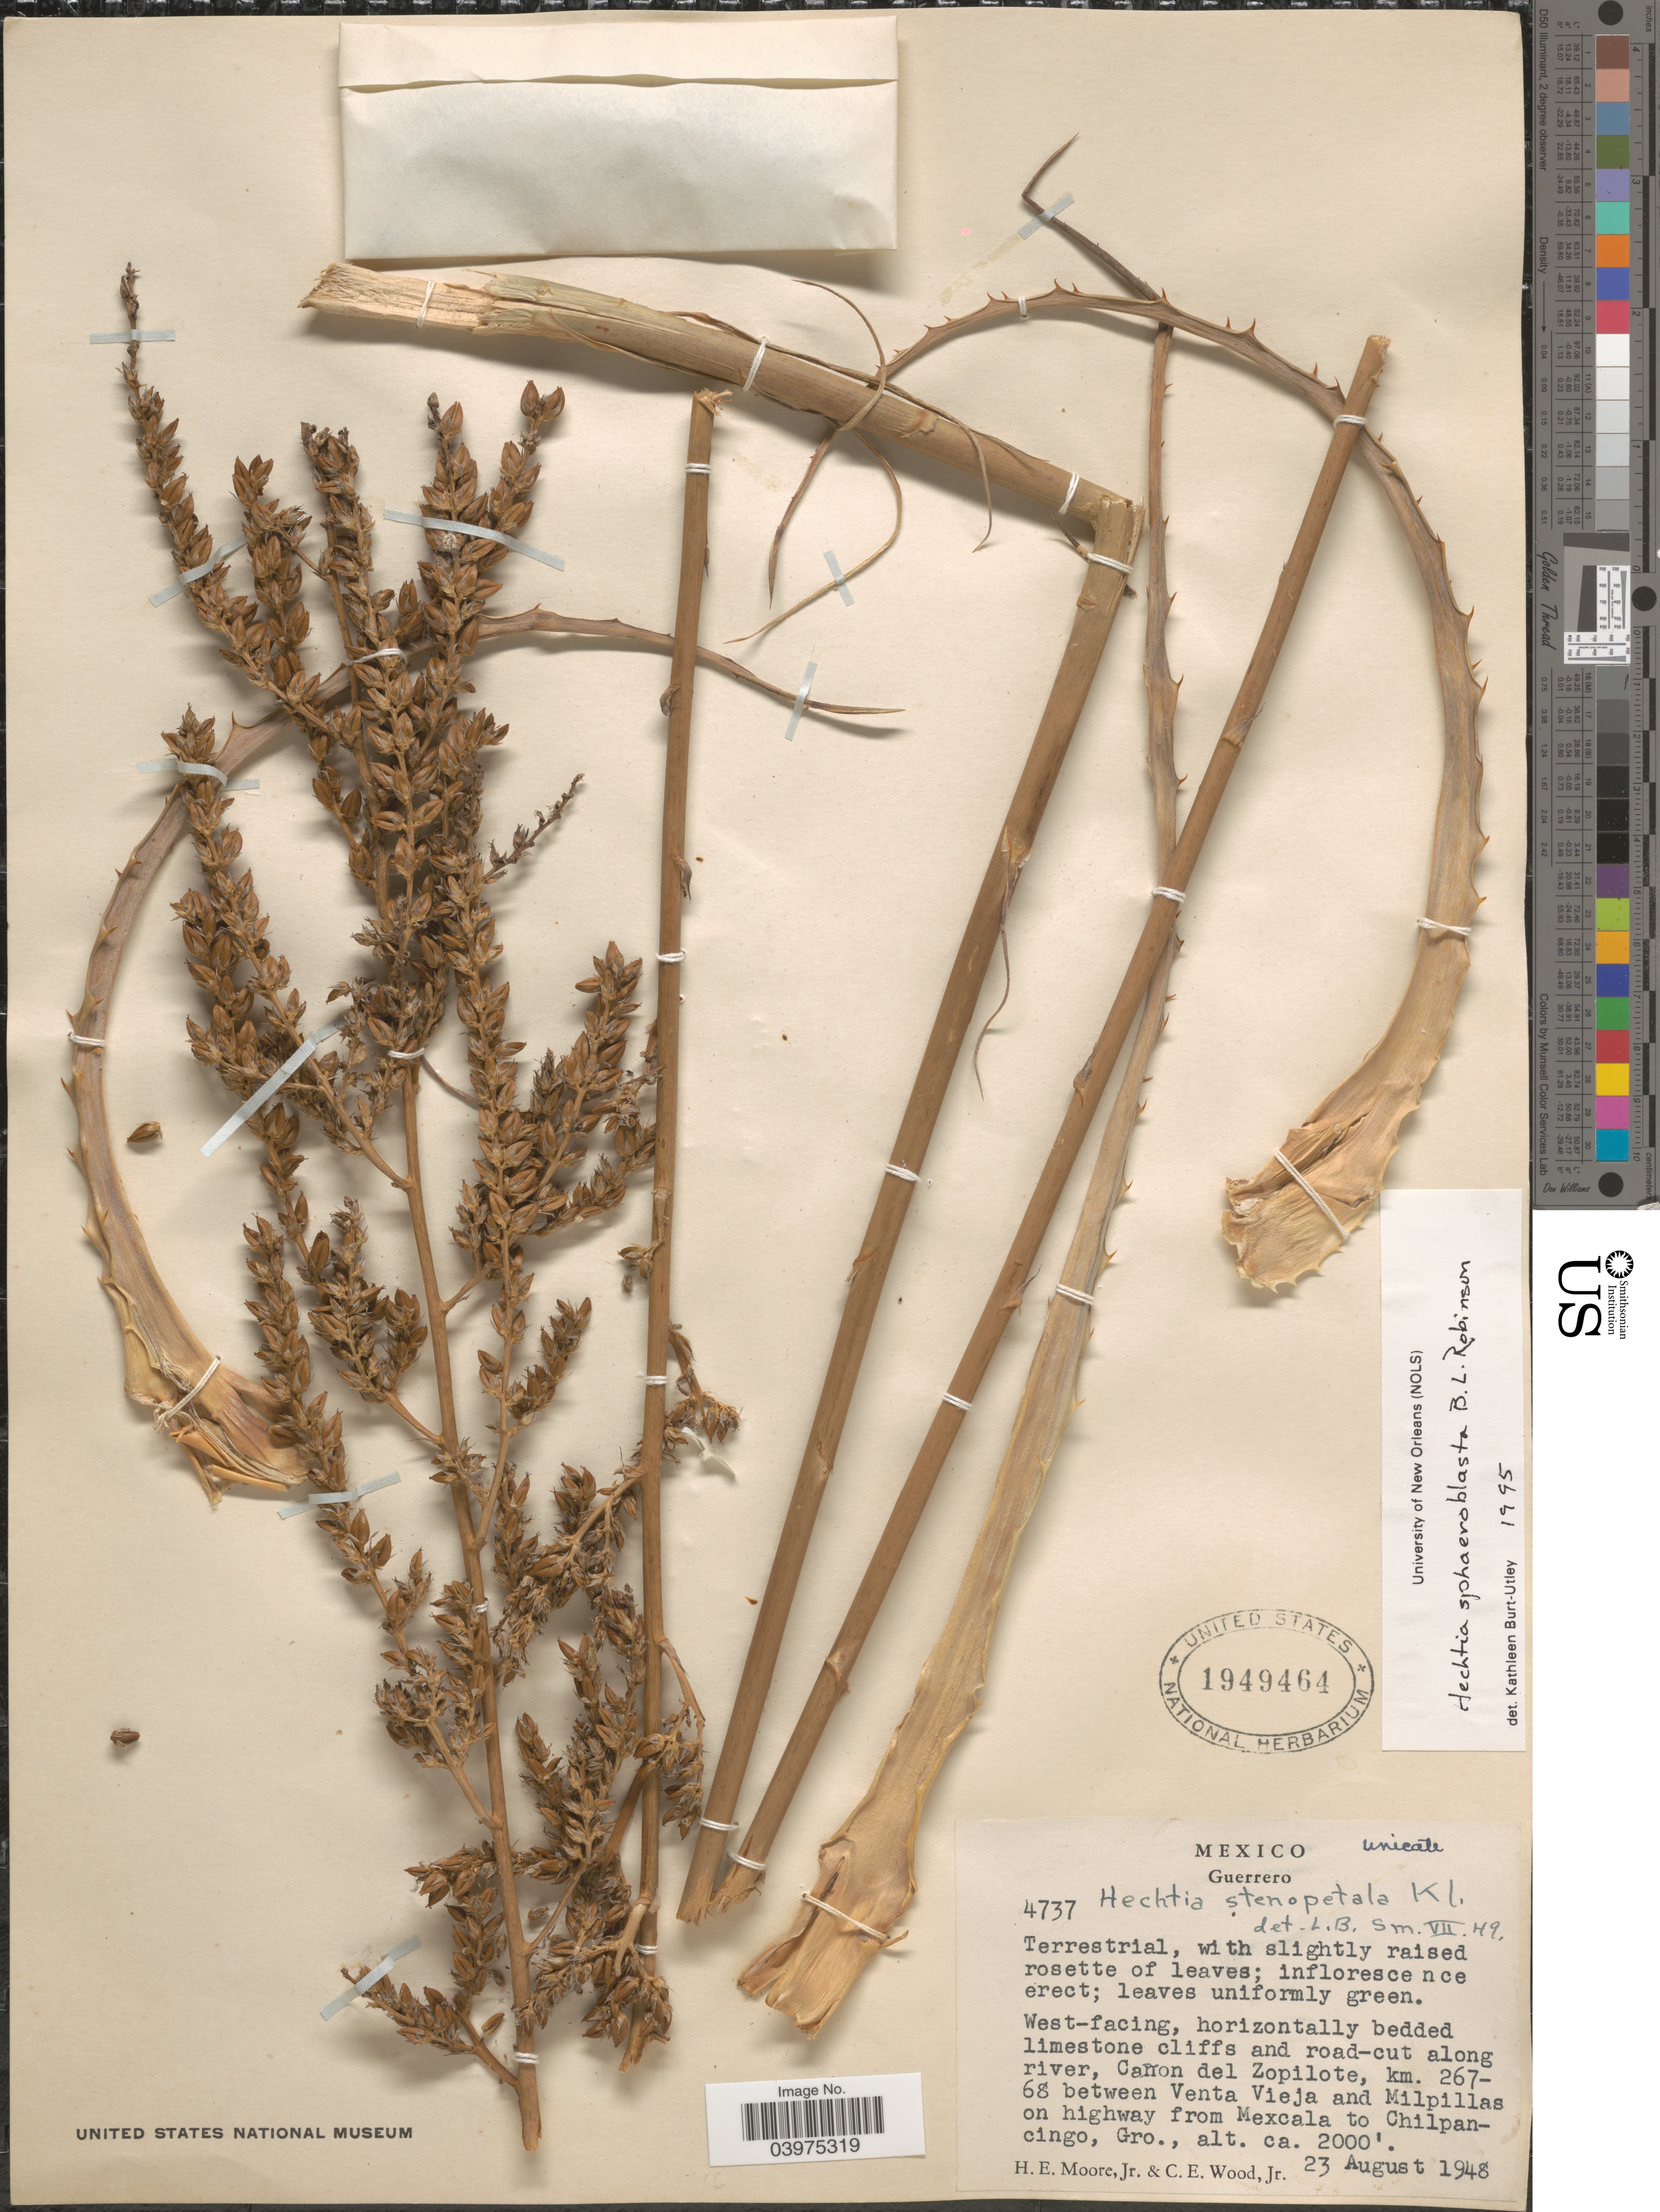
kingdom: Plantae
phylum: Tracheophyta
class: Liliopsida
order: Poales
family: Bromeliaceae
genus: Hechtia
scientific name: Hechtia sphaeroblasta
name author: B.L. Rob.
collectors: H. Moore & C. Wood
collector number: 4737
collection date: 1948-08-23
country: Mexico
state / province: Guerrero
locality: West-facing, horizontally bedded limestone cliffs and road-cut along river, Cañon del Zopilote, km. 267-68 between Venta Vieja and Milpillas in highway from Mexcala to Chiplancingo, Gro.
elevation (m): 610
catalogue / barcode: US 1949464